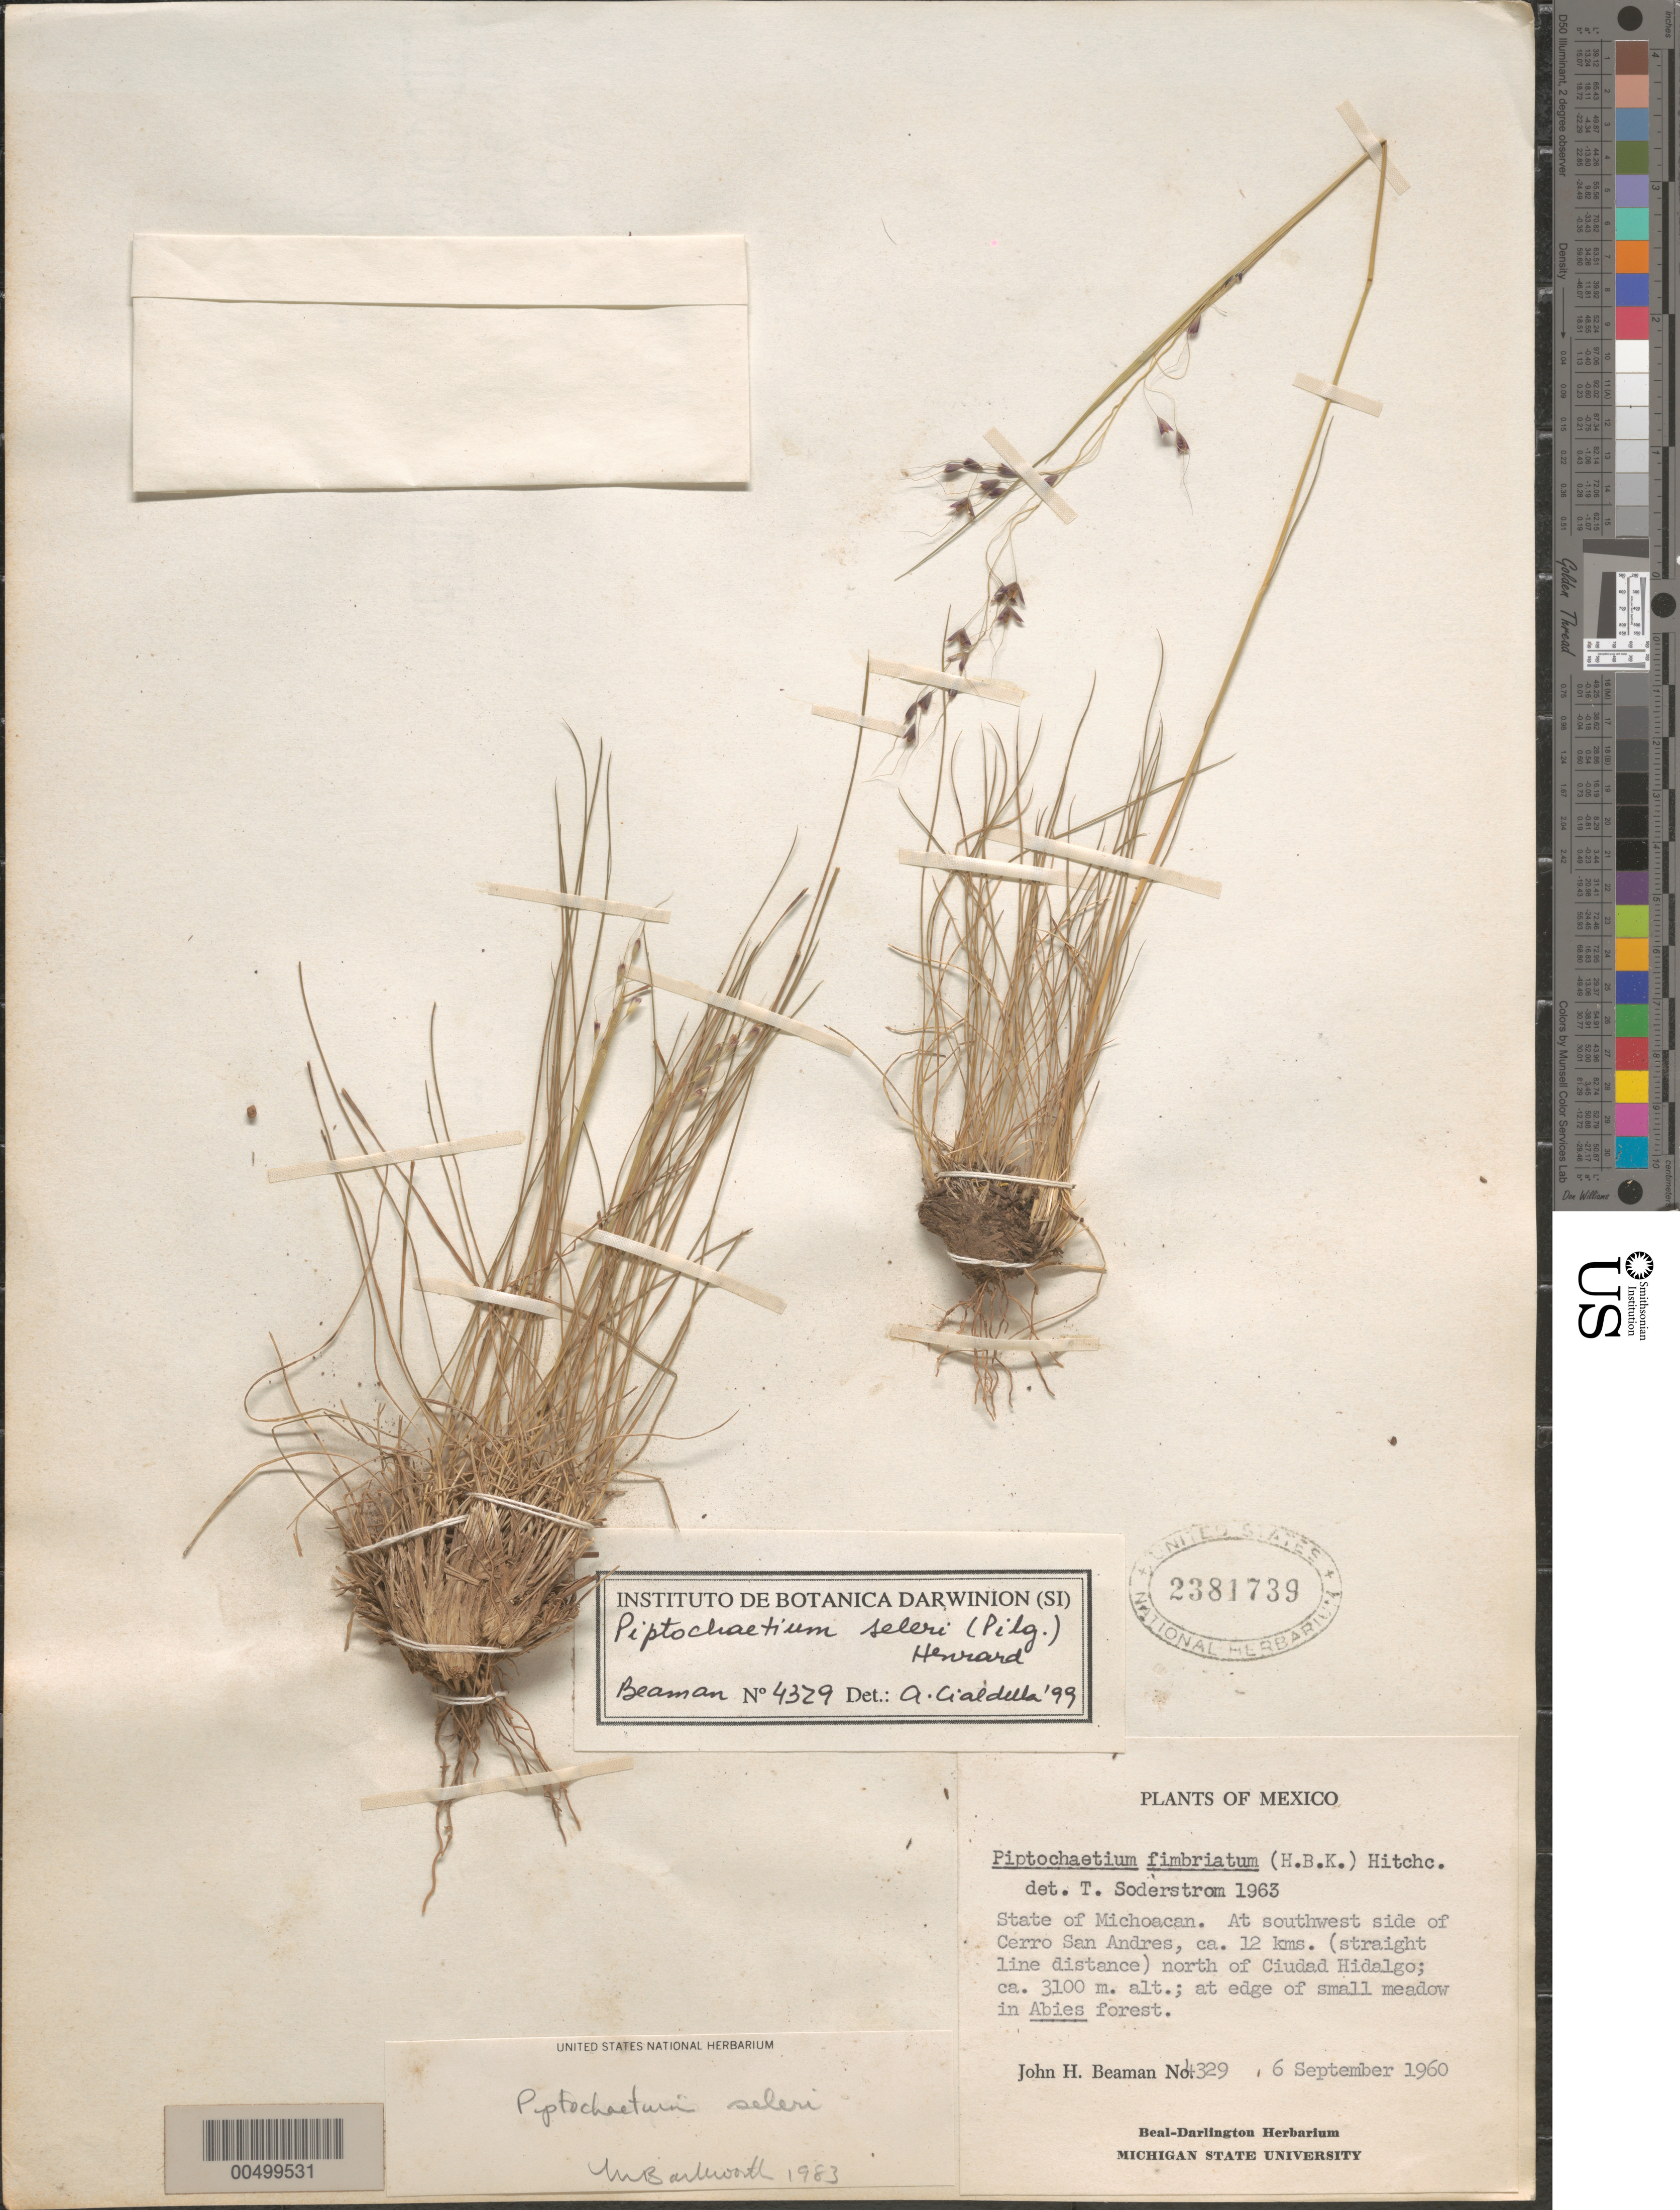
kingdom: Plantae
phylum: Tracheophyta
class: Liliopsida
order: Poales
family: Poaceae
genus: Piptochaetium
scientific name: Piptochaetium seleri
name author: (Pilg.) Henr.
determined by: Barkworth, M. E.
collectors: J. H. Beaman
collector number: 4329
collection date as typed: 6 Sep 1960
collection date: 1960-09-06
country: Mexico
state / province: Michoacán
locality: At SW side of Cerro San Andres, ca 12 km (straight line distance) N of Ciudad Hidalgo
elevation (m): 3100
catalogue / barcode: US 2381739